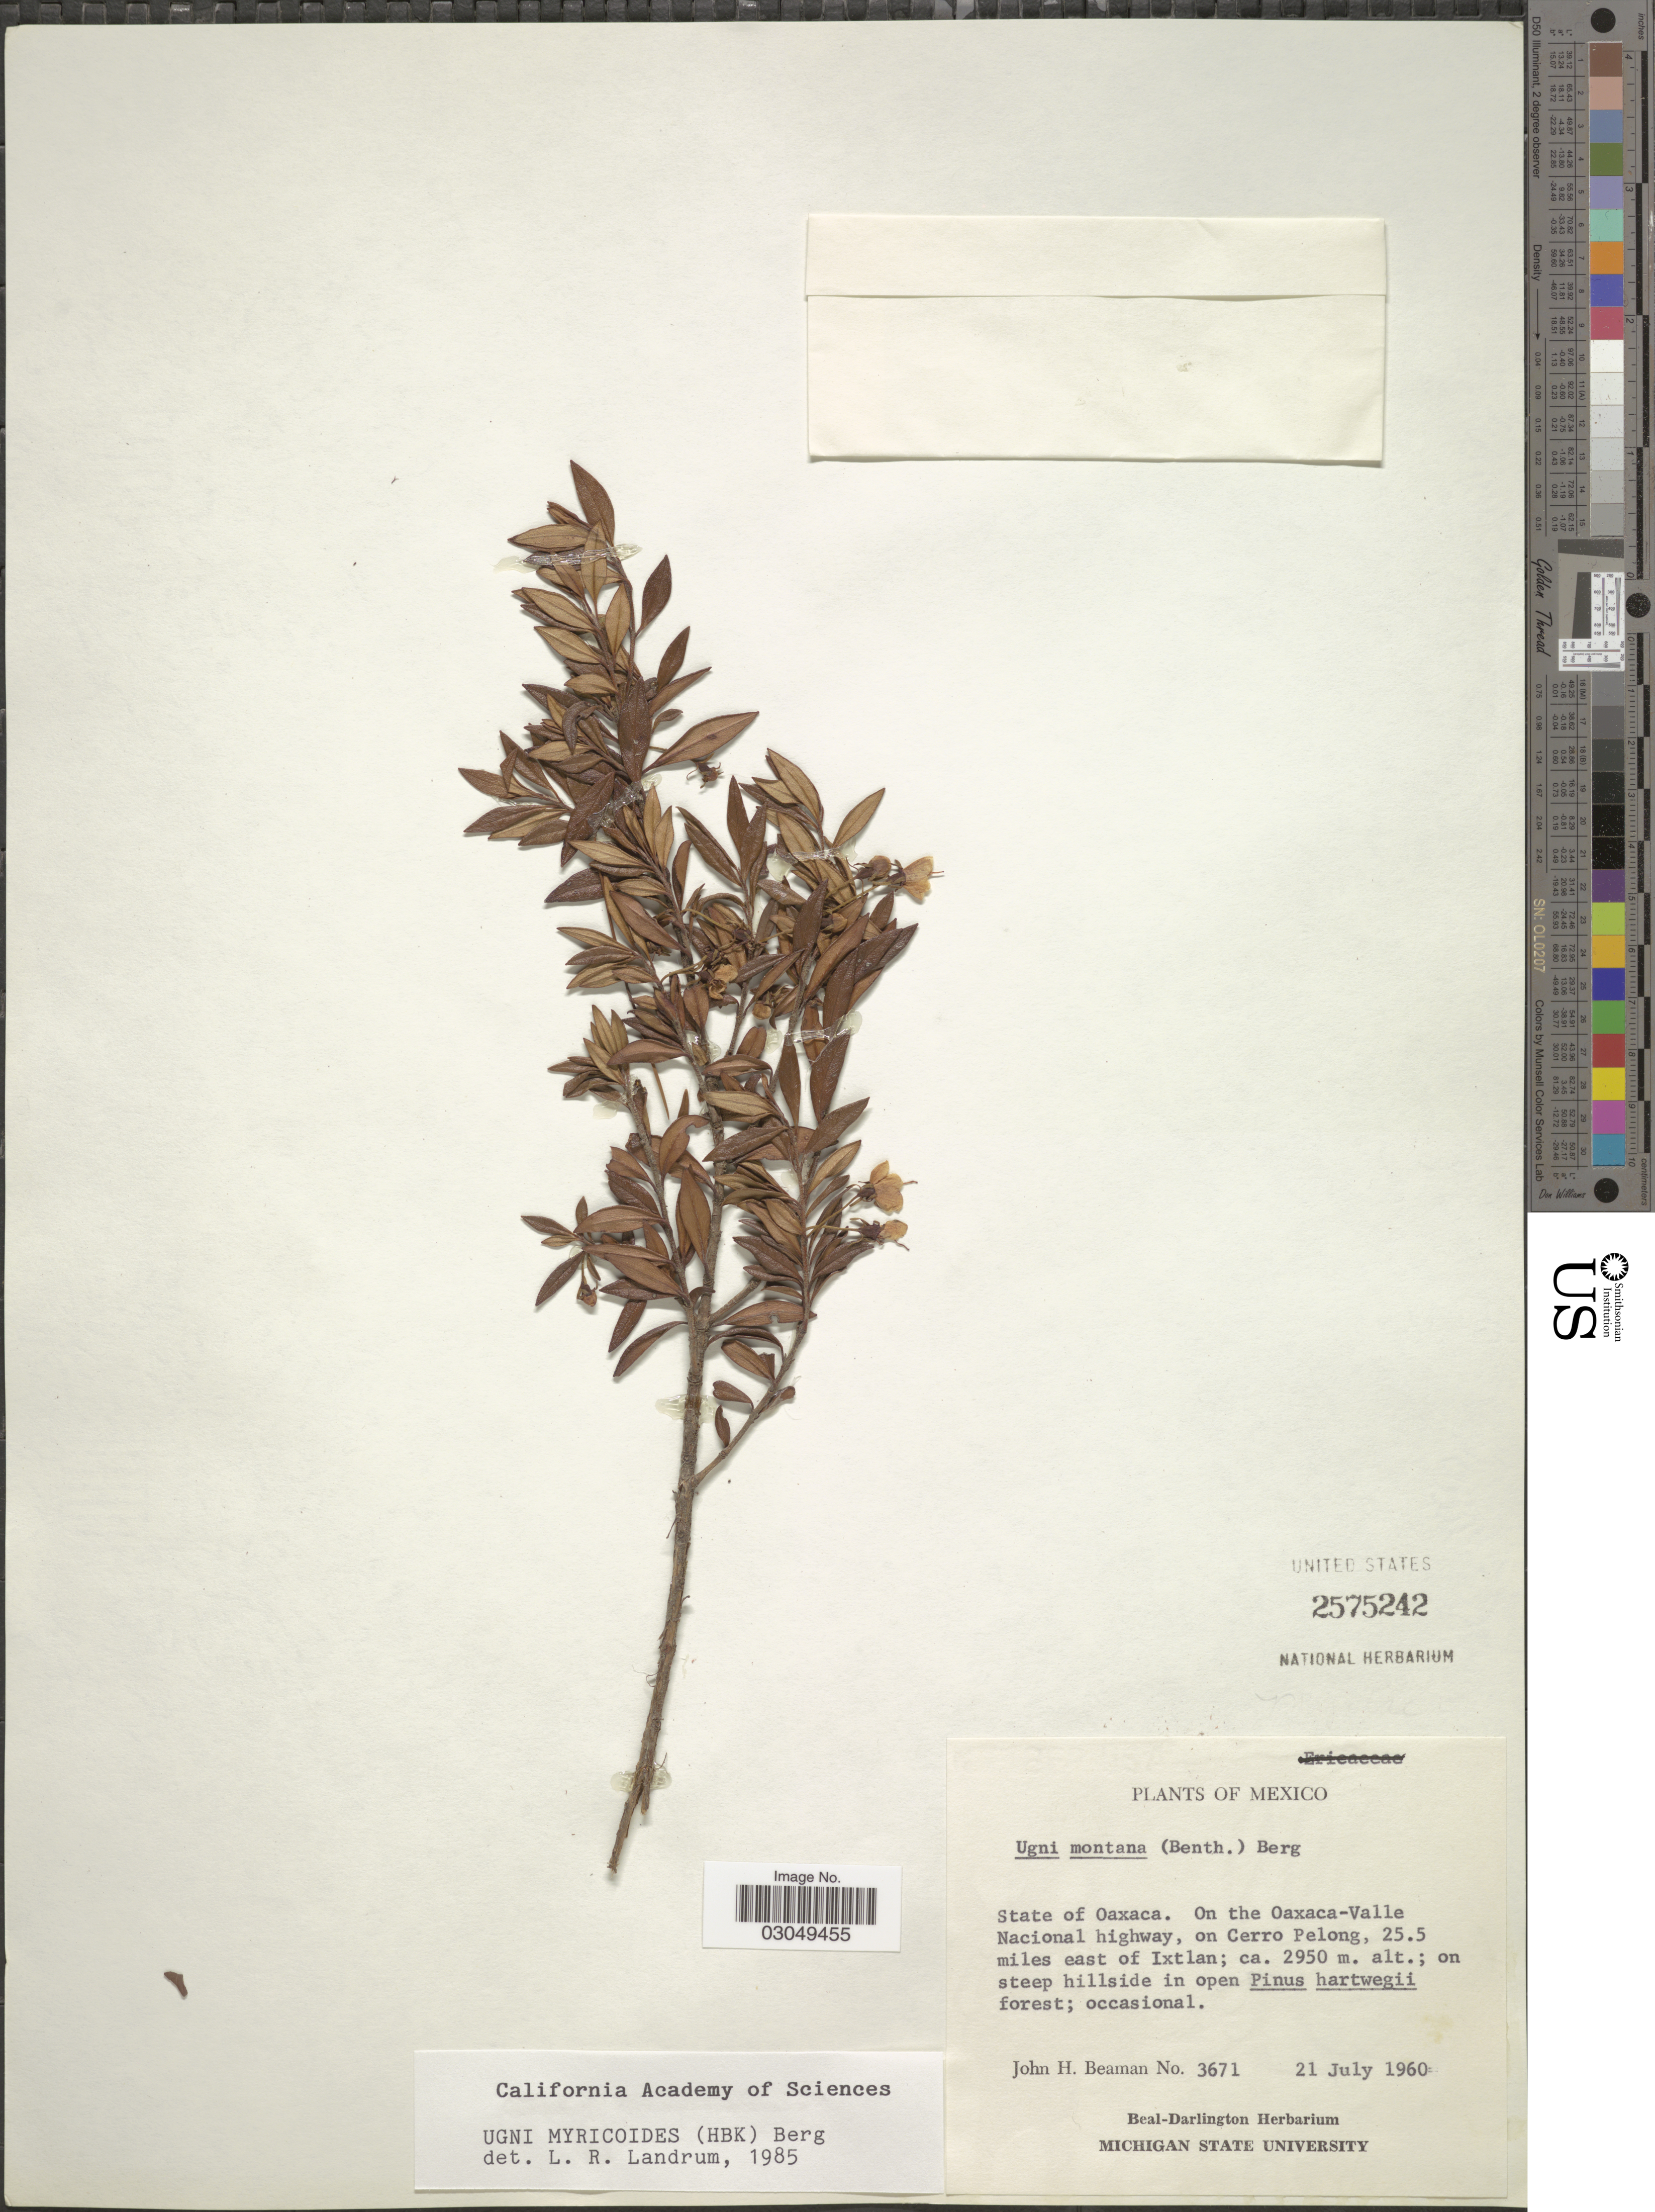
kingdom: Plantae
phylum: Tracheophyta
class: Magnoliopsida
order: Myrtales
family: Myrtaceae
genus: Ugni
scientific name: Ugni myricoides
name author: (Kunth) O. Berg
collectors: J. H. Beaman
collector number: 3671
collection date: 1960-07-21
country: Mexico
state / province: Oaxaca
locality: On the Oaxaca Valle Nacional highway, on Cerro Pelong, 25.5 miles east of Ixtlan.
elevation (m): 2950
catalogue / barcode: US 2575242